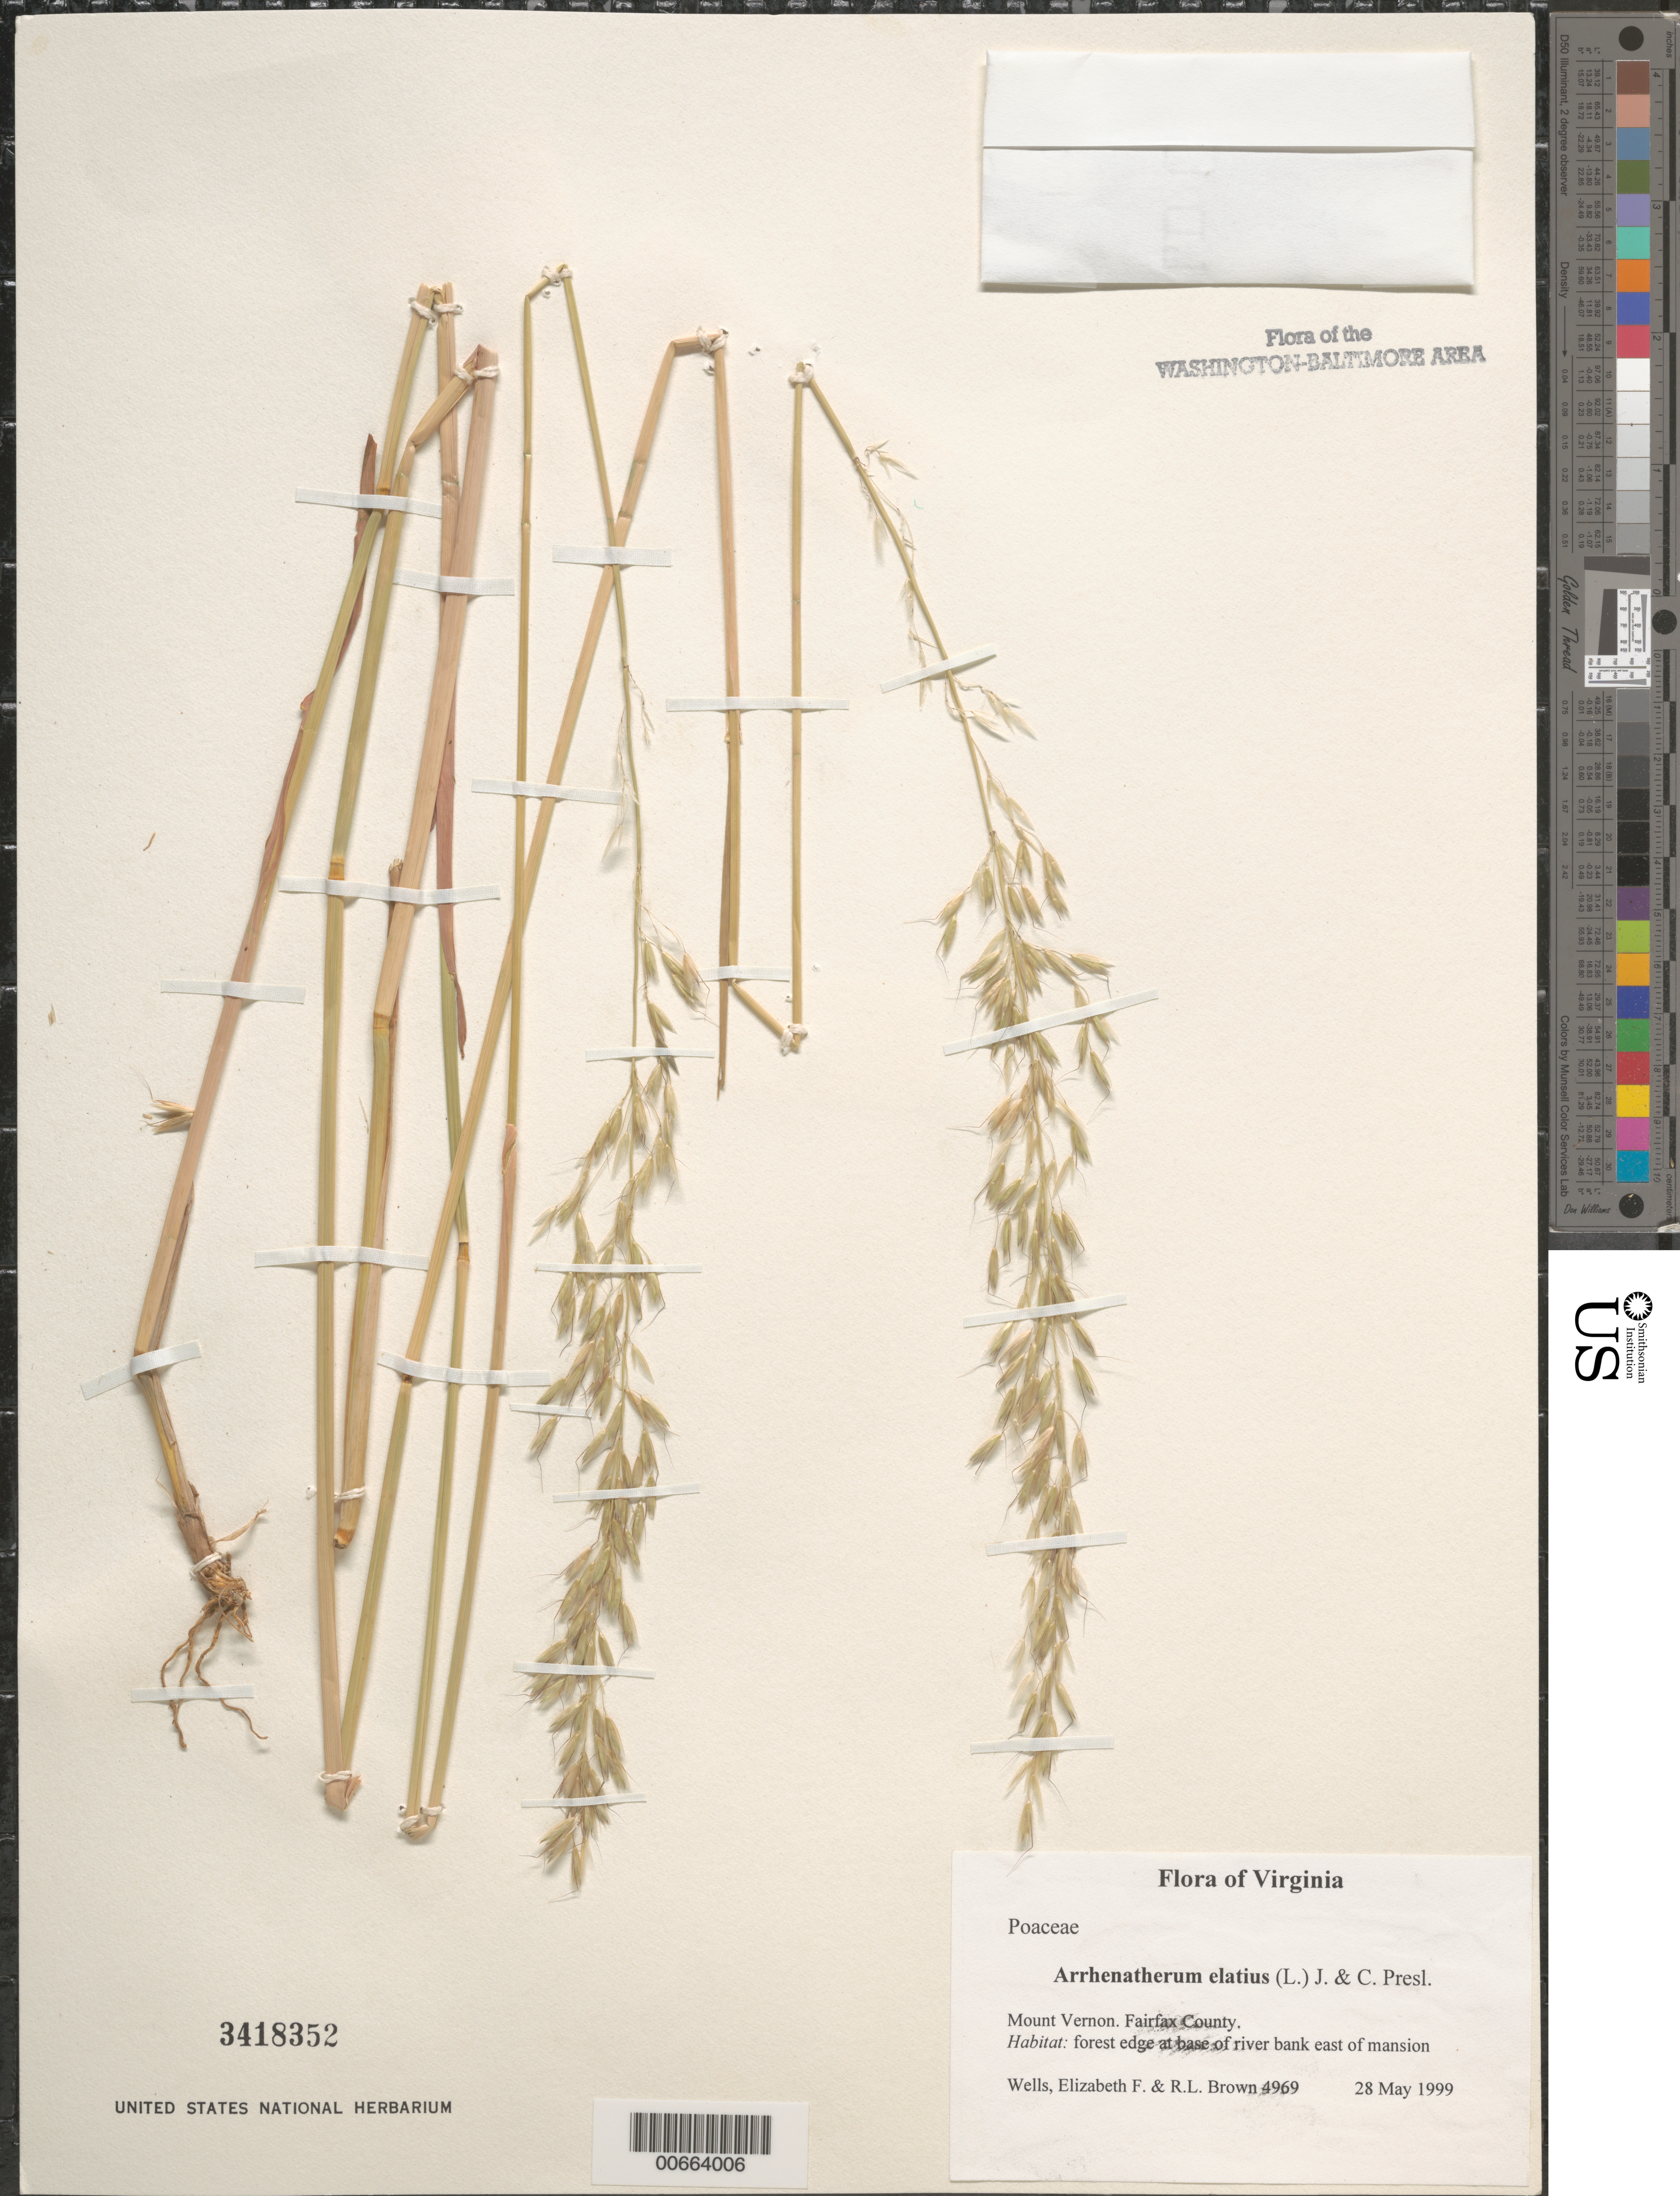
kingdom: Plantae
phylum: Tracheophyta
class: Liliopsida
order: Poales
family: Poaceae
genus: Arrhenatherum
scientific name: Arrhenatherum elatius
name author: (L.) J. Presl & C. Presl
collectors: E. F. Wells & R. L. Brown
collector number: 4969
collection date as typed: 28 May 1999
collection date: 1999-05-28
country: United States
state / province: Virginia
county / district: Fairfax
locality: Mount Vernon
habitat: forest edge at base of river bank east of mansion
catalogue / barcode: US 3418352